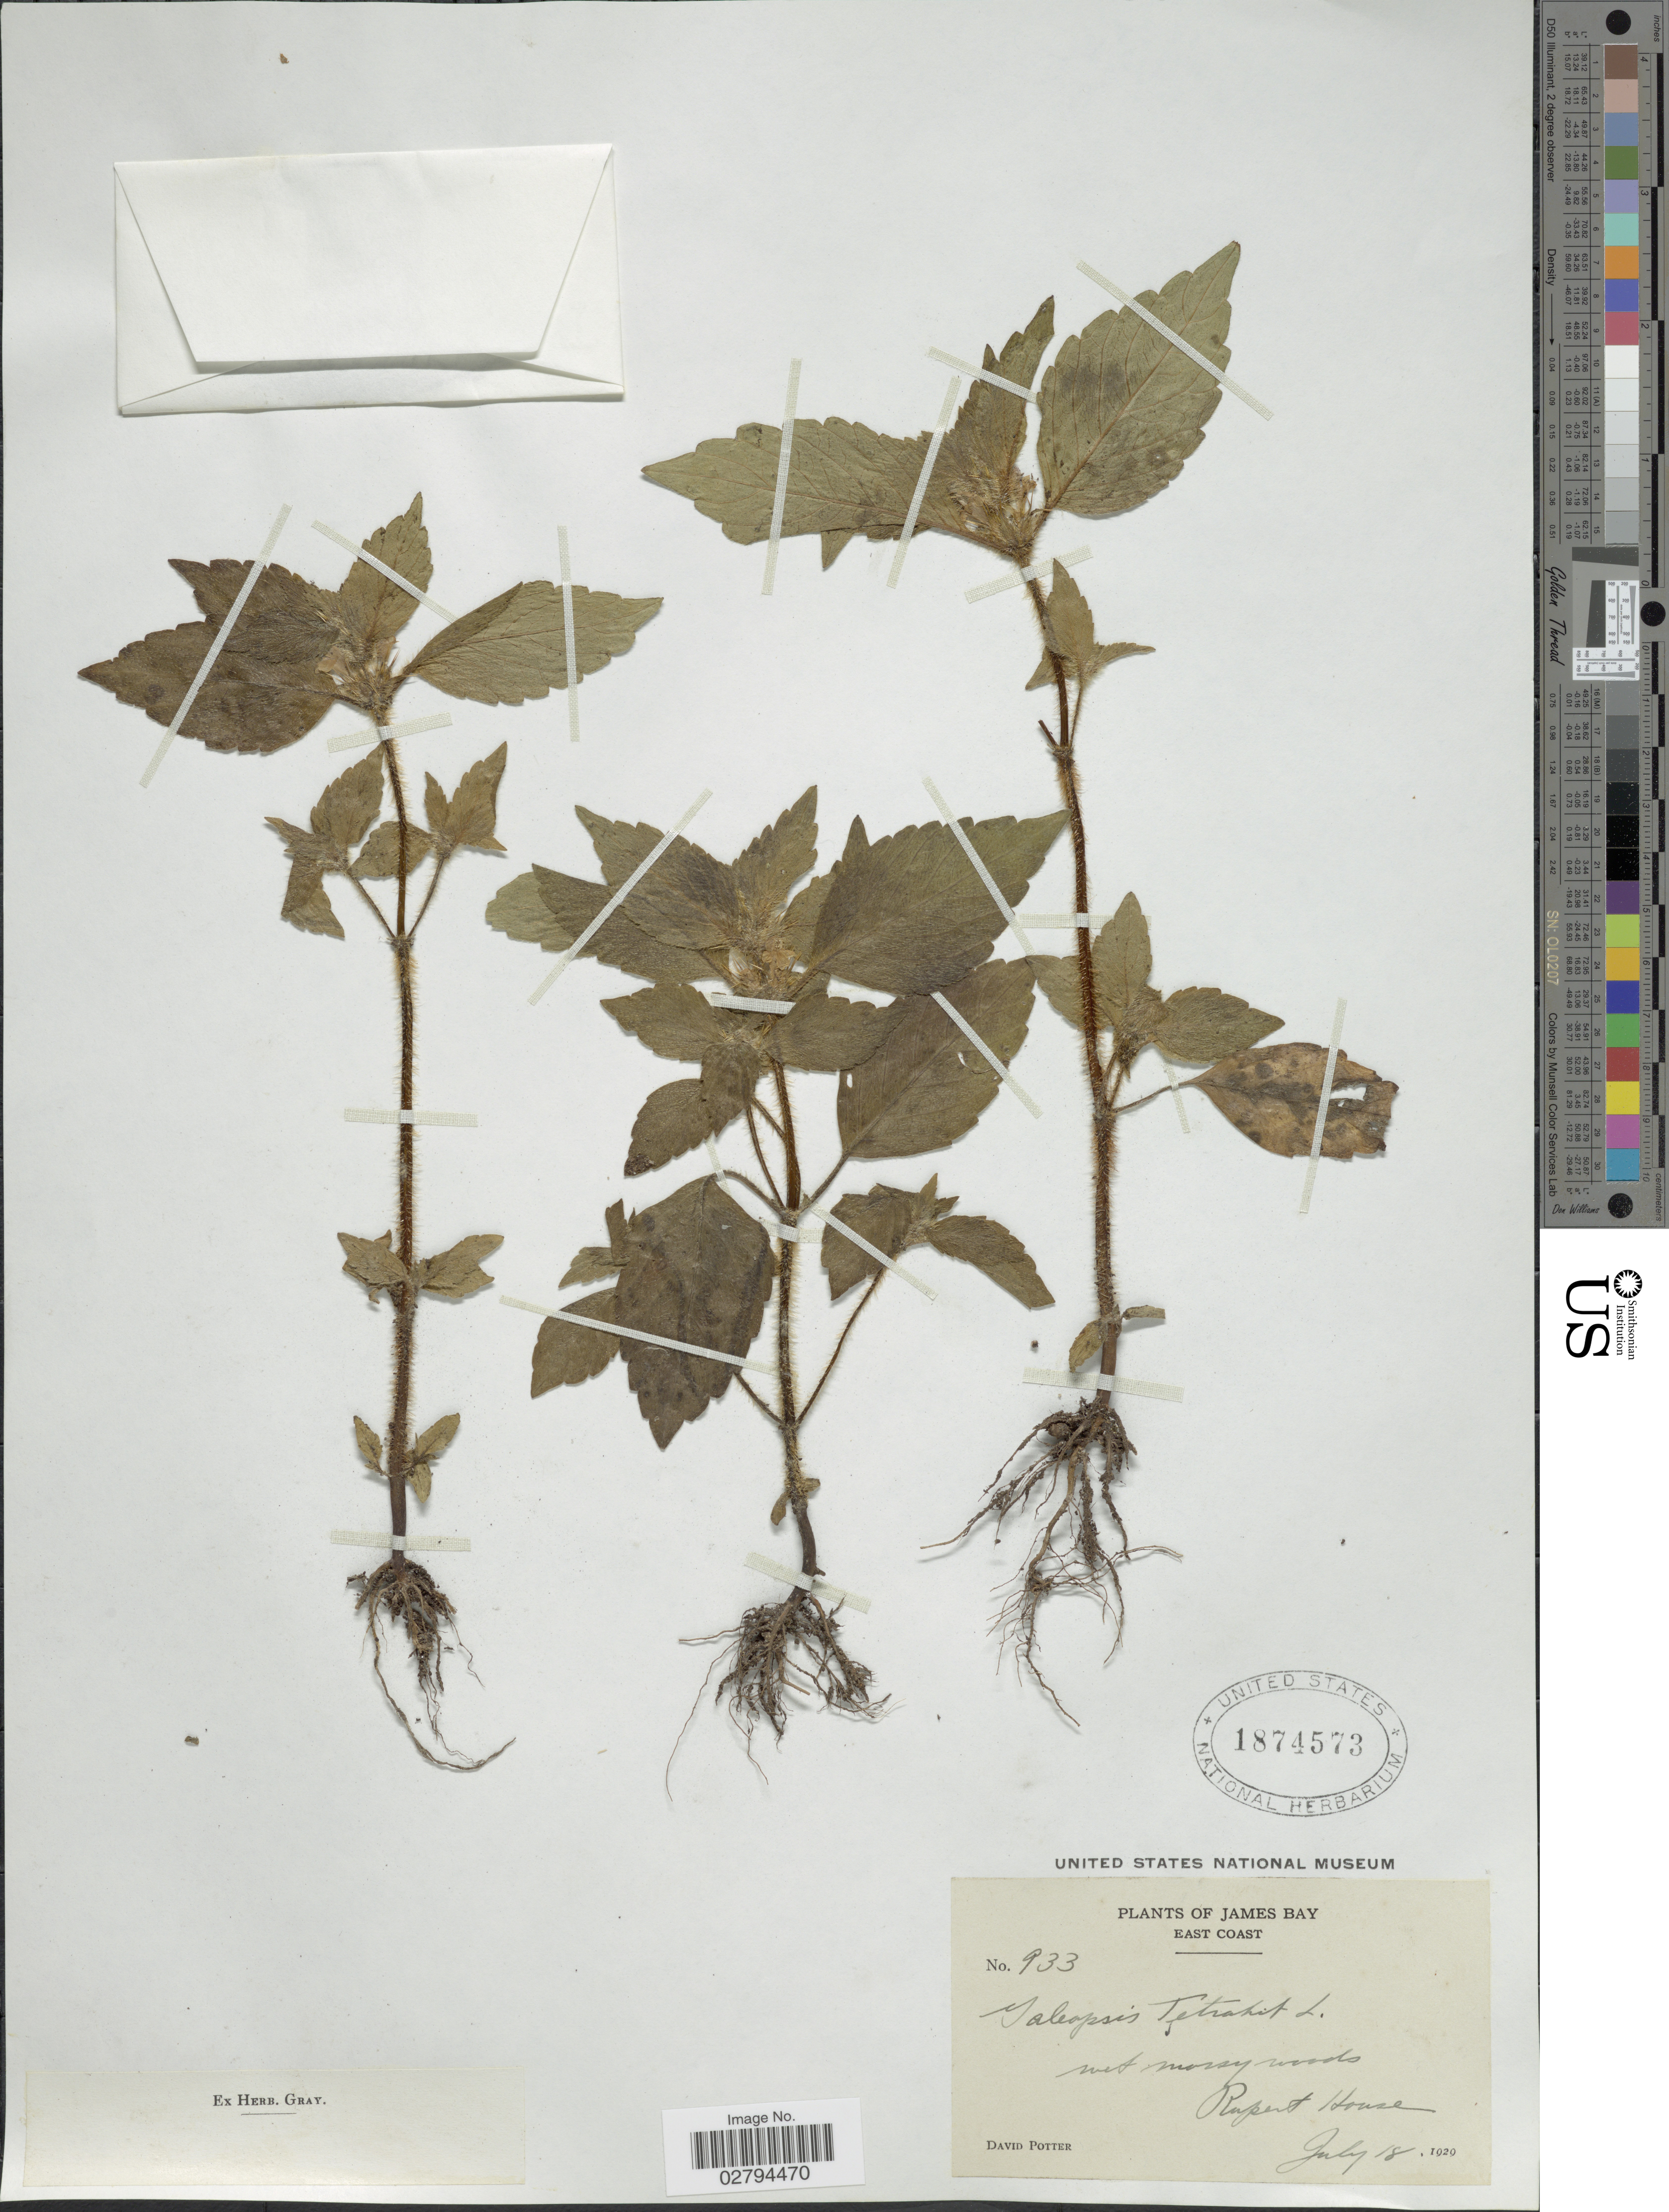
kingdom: Plantae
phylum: Tracheophyta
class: Magnoliopsida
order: Lamiales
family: Lamiaceae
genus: Galeopsis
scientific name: Galeopsis tetrahit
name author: L.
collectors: D. Potter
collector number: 933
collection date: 1929-07-18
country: Canada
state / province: Quebec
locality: James Bay. East Coast. Rupert House.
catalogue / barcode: US 1874573